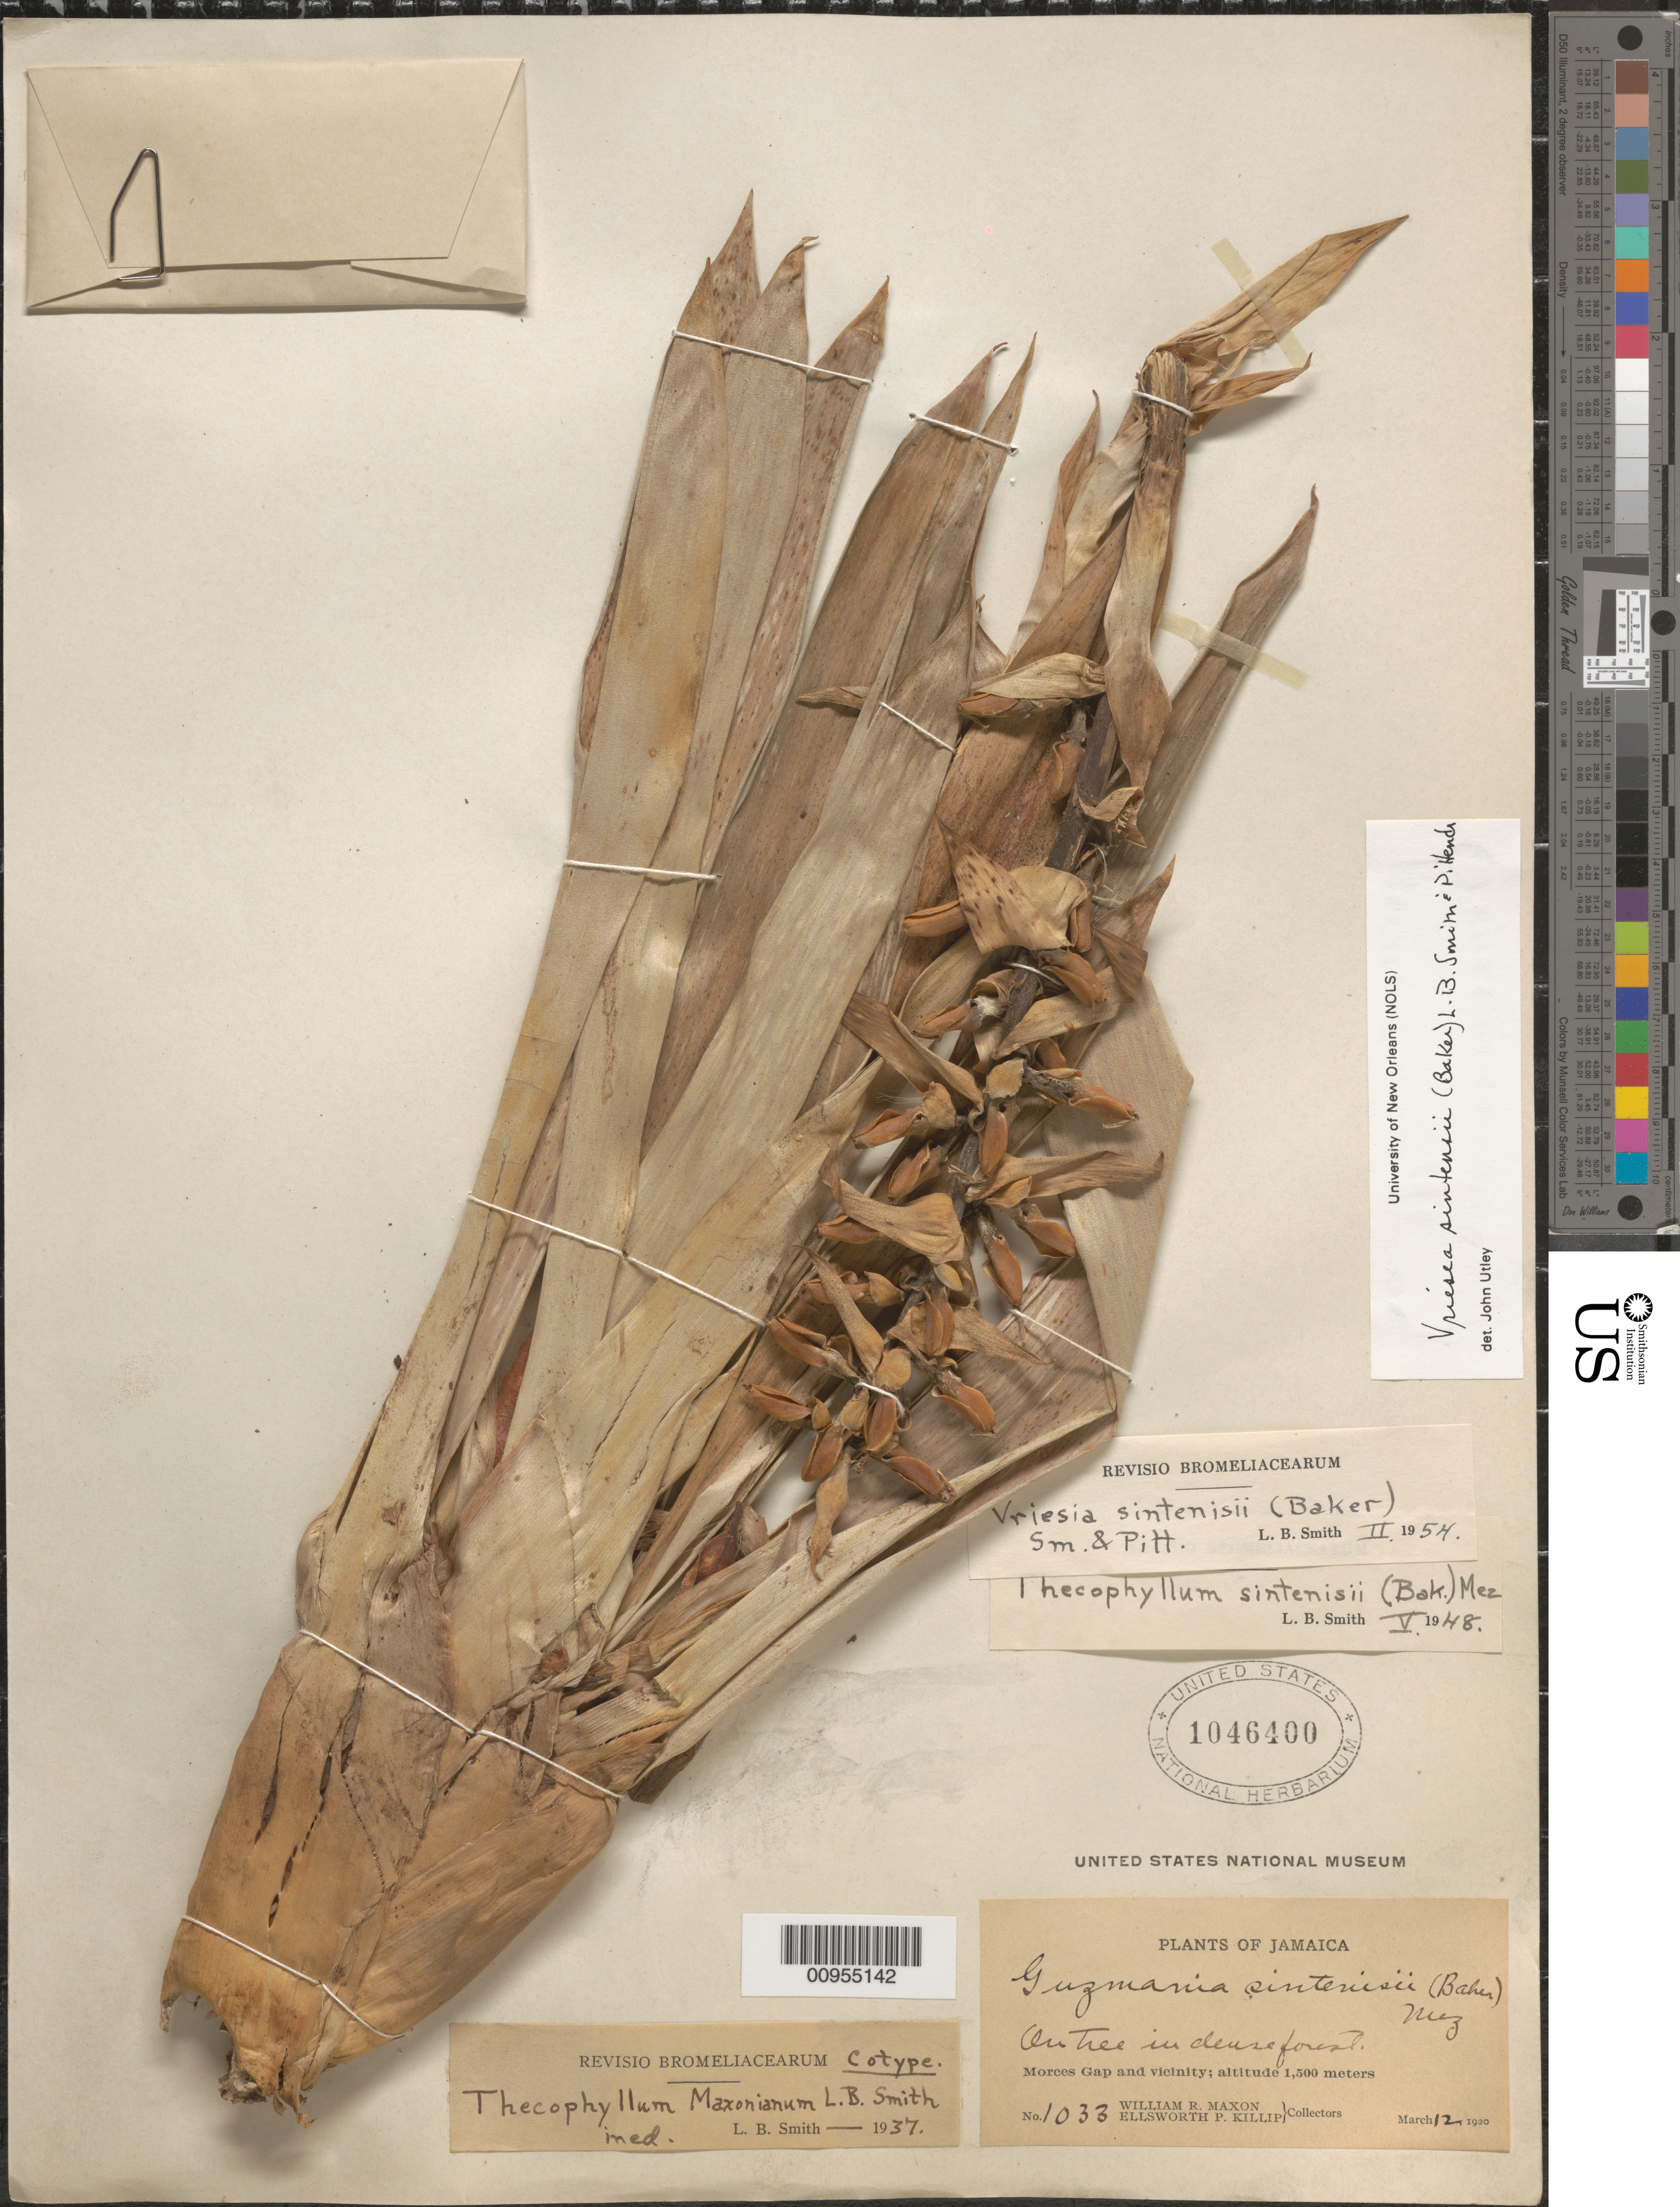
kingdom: Plantae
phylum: Tracheophyta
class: Liliopsida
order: Poales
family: Bromeliaceae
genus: Vriesea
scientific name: Vriesea sintenisii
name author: (Baker) L.B. Sm. & Pittendr.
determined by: Utley, J. F.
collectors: W. R. Maxon & E. P. Killip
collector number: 1033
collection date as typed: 12 Mar 1920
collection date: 1920-03-12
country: Jamaica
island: Jamaica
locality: Morces Gap and vicinity.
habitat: In dense forest; on tree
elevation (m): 1500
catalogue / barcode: US 1046400